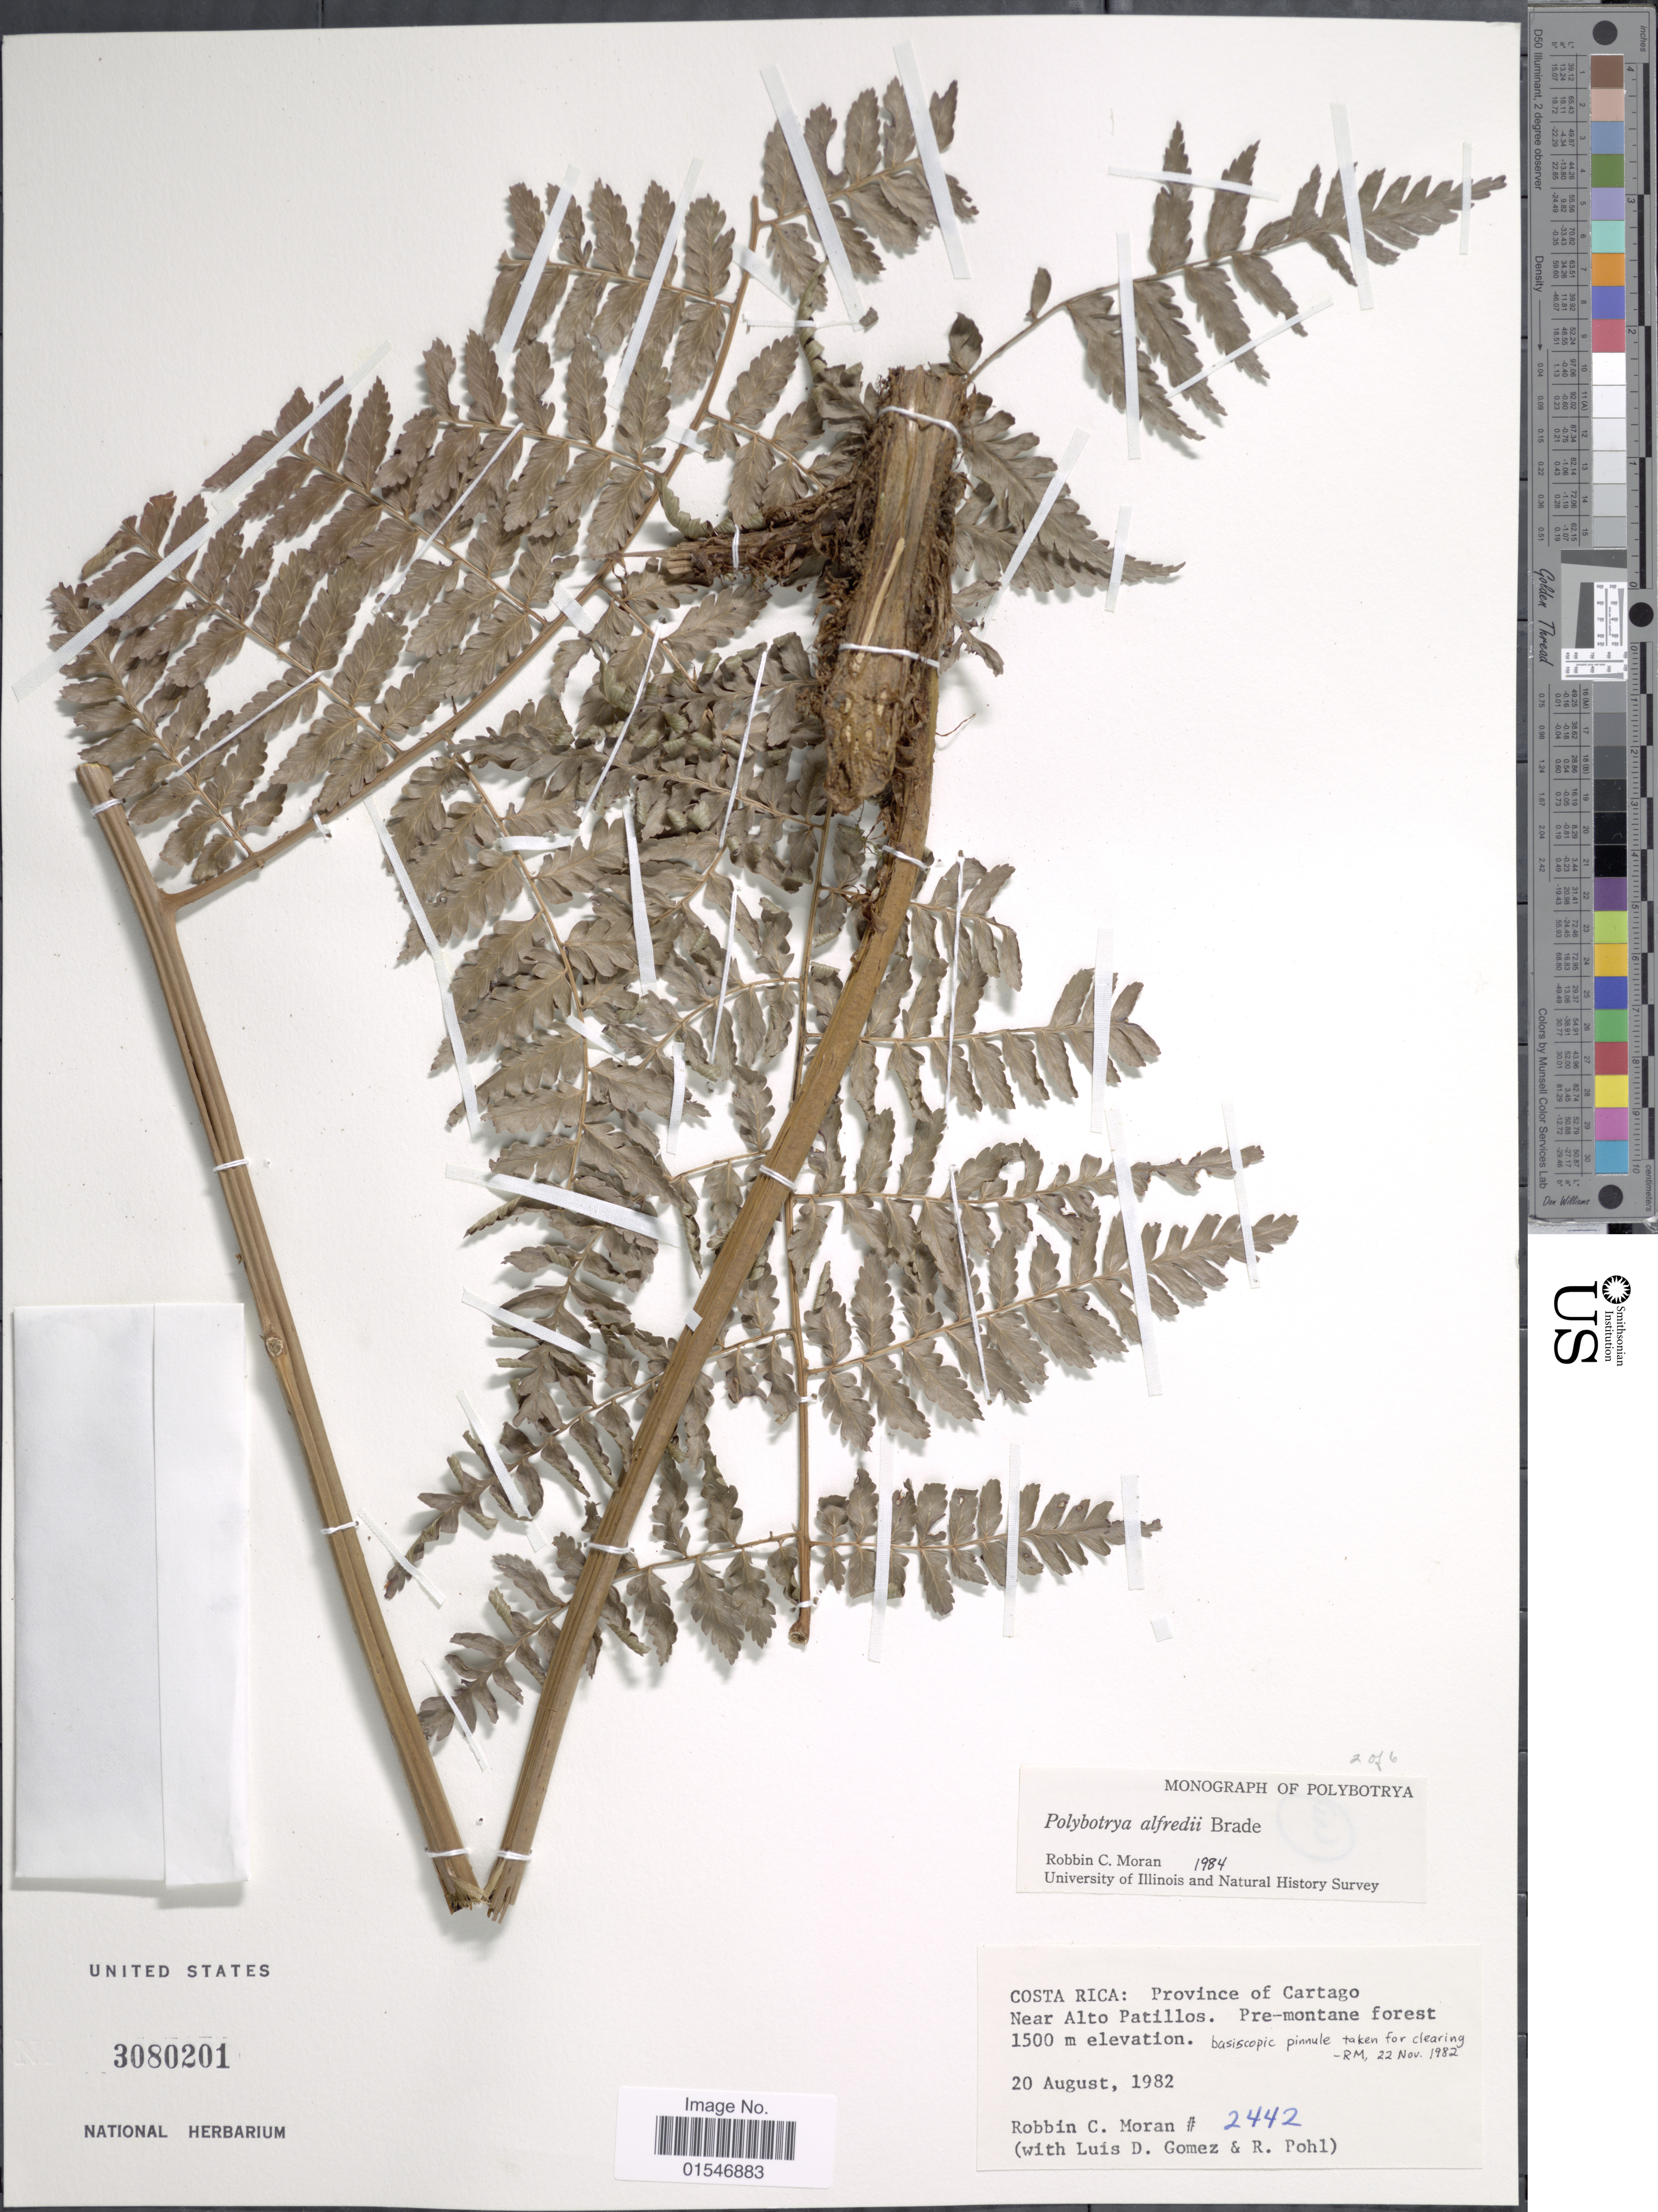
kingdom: Plantae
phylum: Tracheophyta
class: Polypodiopsida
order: Polypodiales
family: Dryopteridaceae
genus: Polybotrya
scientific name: Polybotrya alfredii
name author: Brade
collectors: R. C. Moran, L. D. Gómez & R. W. Pohl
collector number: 2442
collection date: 1982-08-20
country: Costa Rica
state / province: Cartago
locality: Costa Rica: Province of Cartago, Near Alto Patillos.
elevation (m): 1500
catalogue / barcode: US 3080201